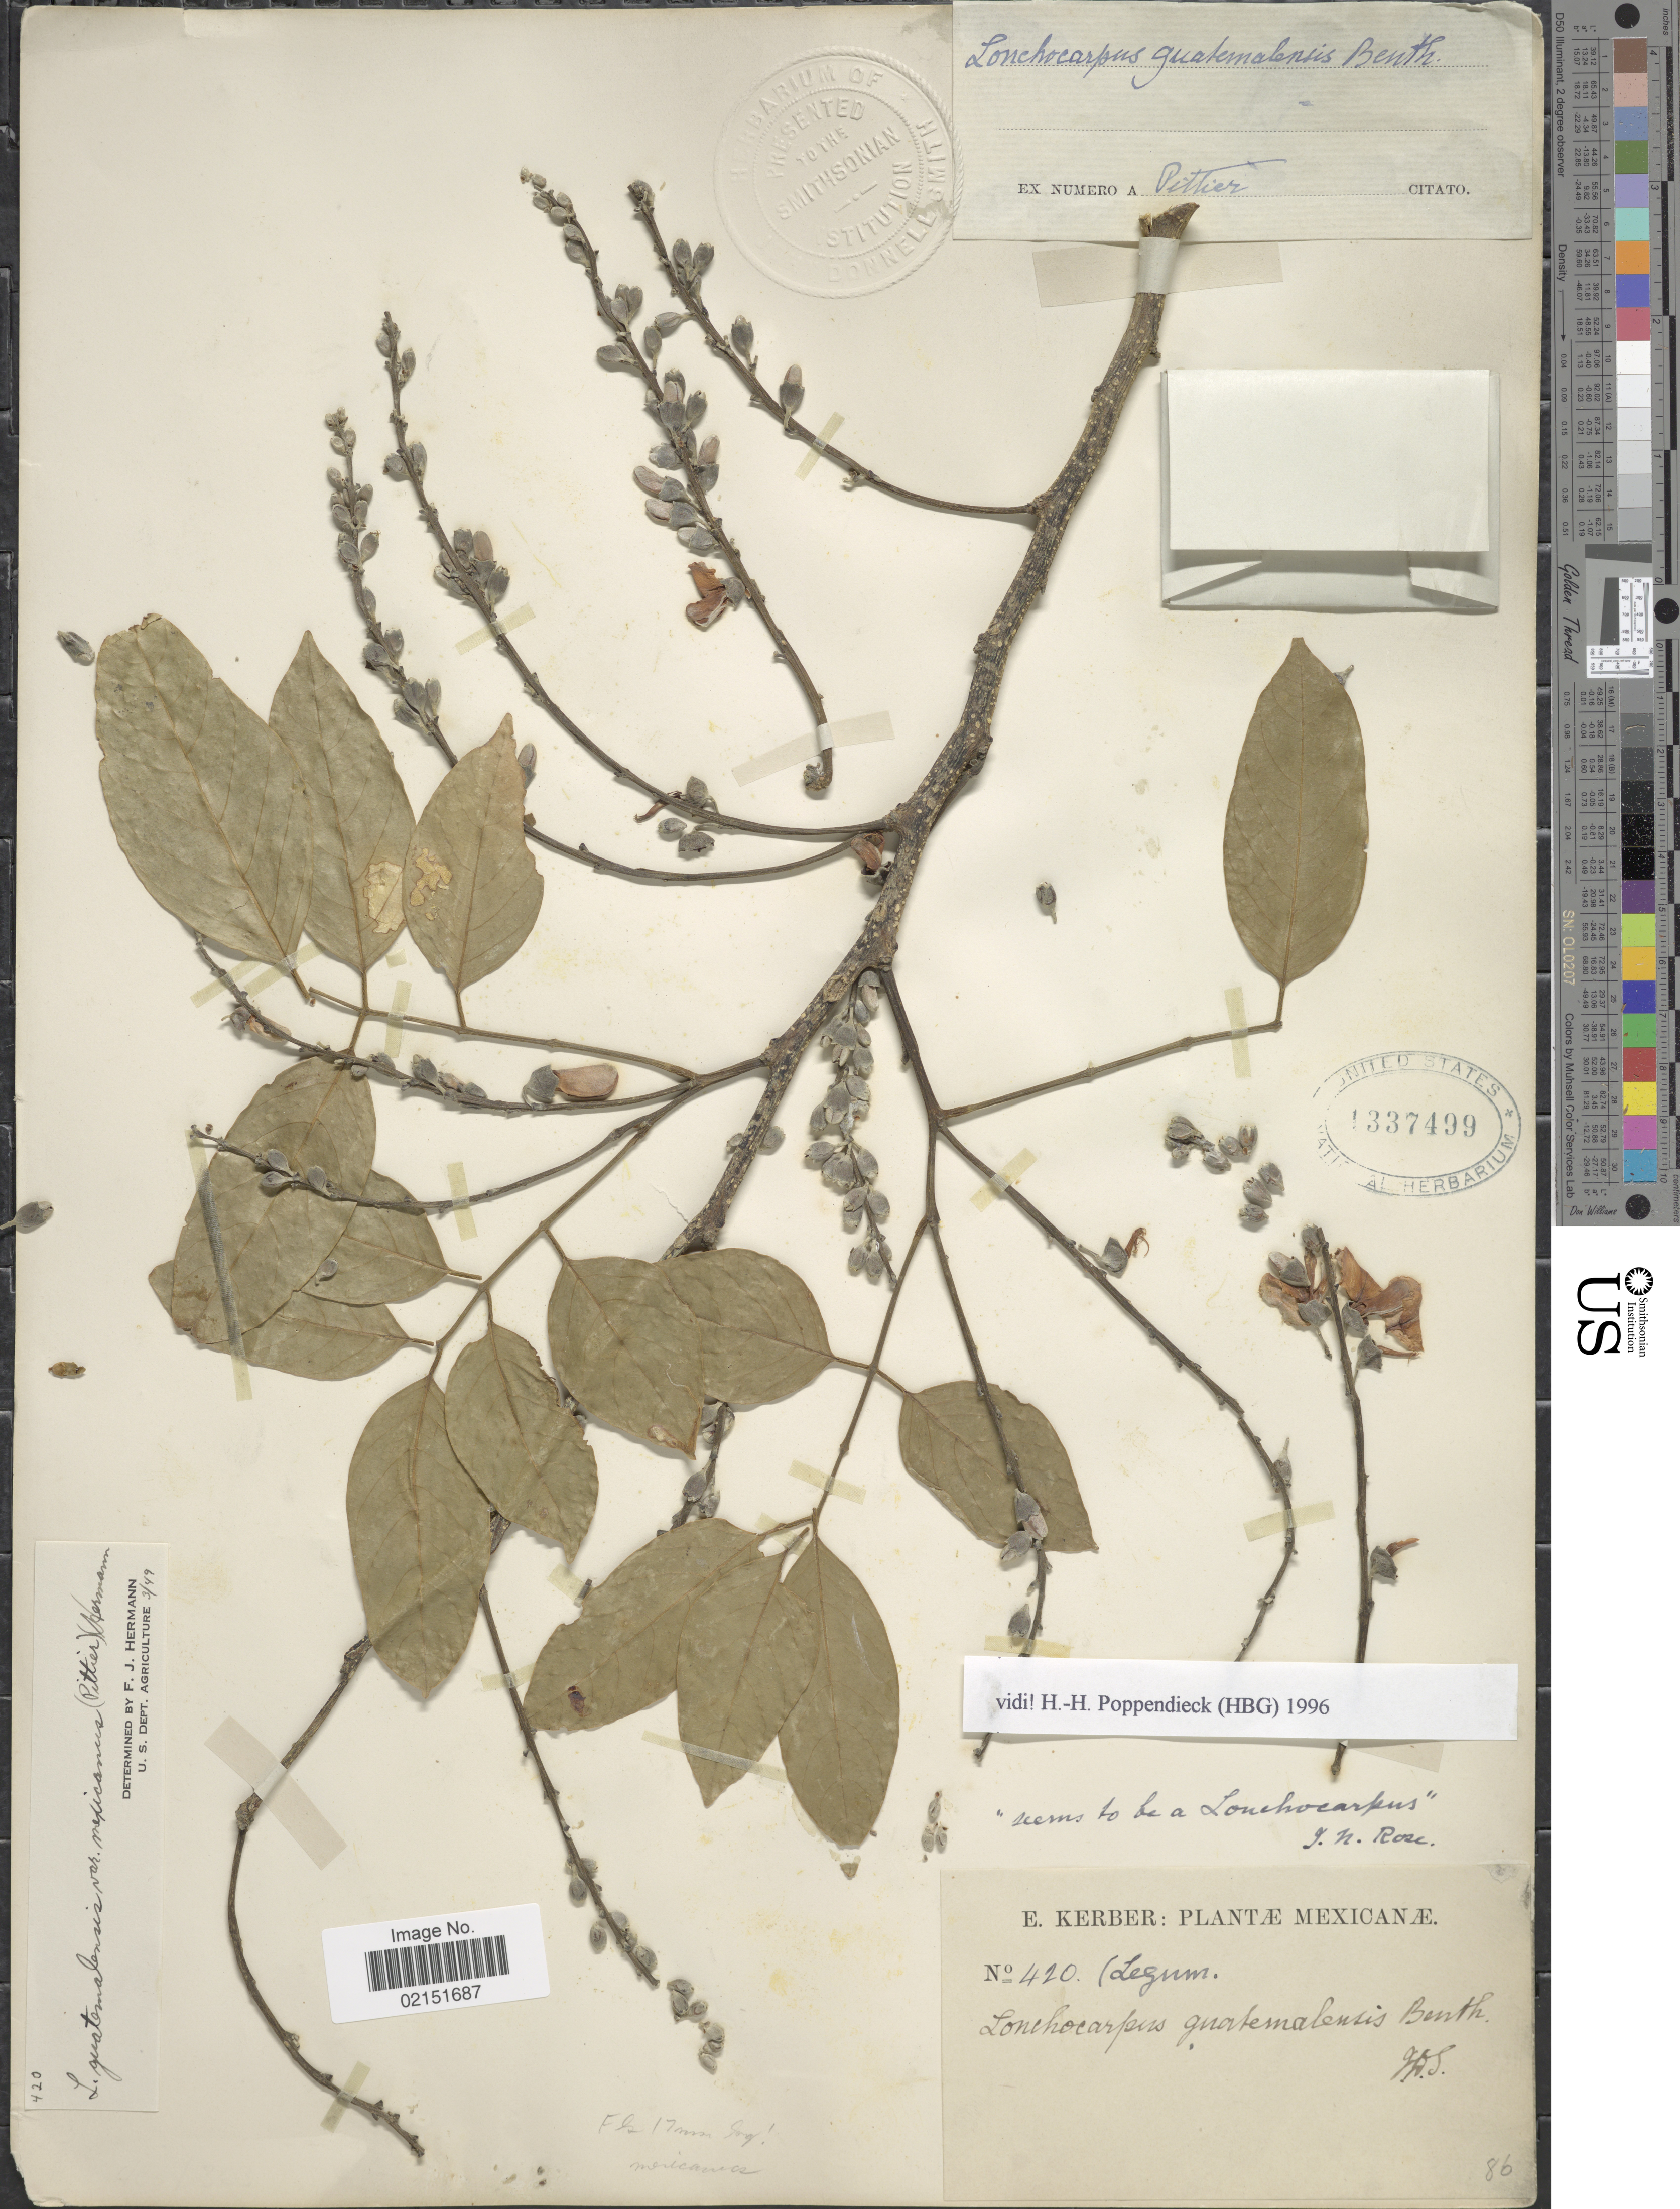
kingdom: Plantae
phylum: Tracheophyta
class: Magnoliopsida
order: Fabales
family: Fabaceae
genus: Lonchocarpus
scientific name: Lonchocarpus mexicanus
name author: Pittier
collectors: E. Kerber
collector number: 420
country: Mexico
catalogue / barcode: US 1337499